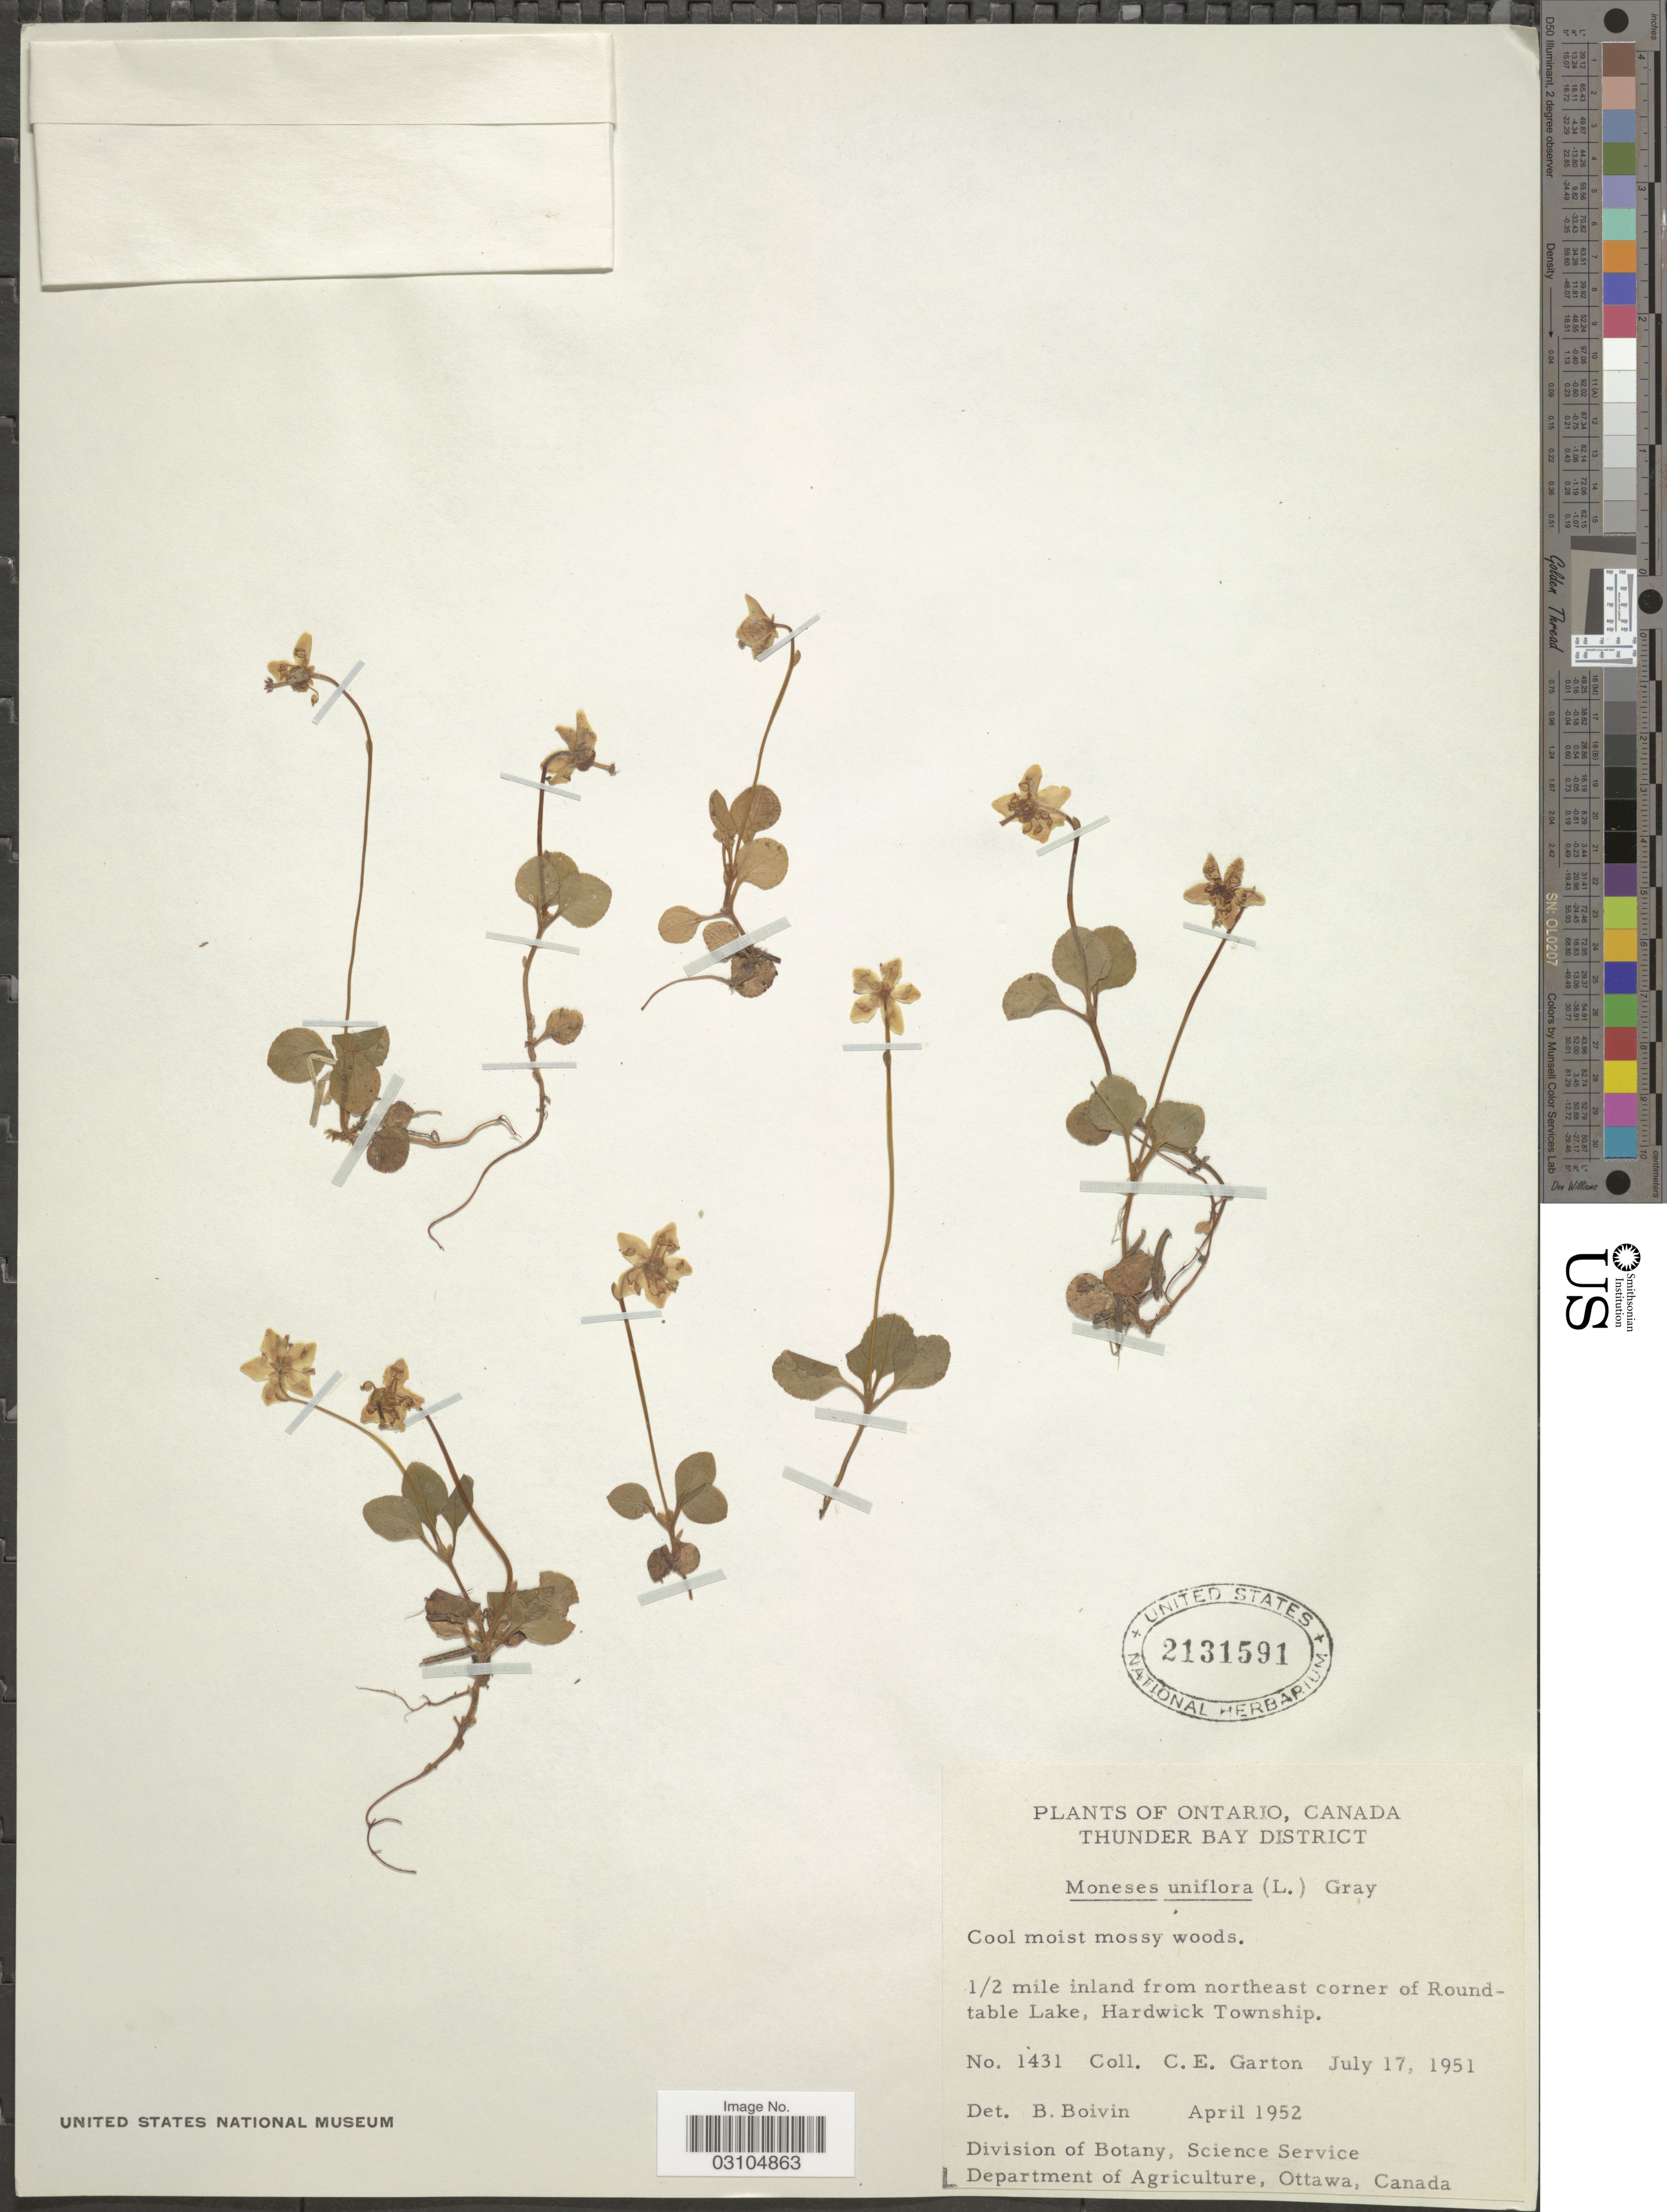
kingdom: Plantae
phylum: Tracheophyta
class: Magnoliopsida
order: Ericales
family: Ericaceae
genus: Moneses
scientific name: Moneses uniflora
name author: (L.) A. Gray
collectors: C. E. Garton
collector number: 1431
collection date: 1951-07-17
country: Canada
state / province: Ontario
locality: Thunder Bay District, ½ mile inland from northeast corner of Roundtable Lake, Hardwick Township.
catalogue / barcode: US 2131591